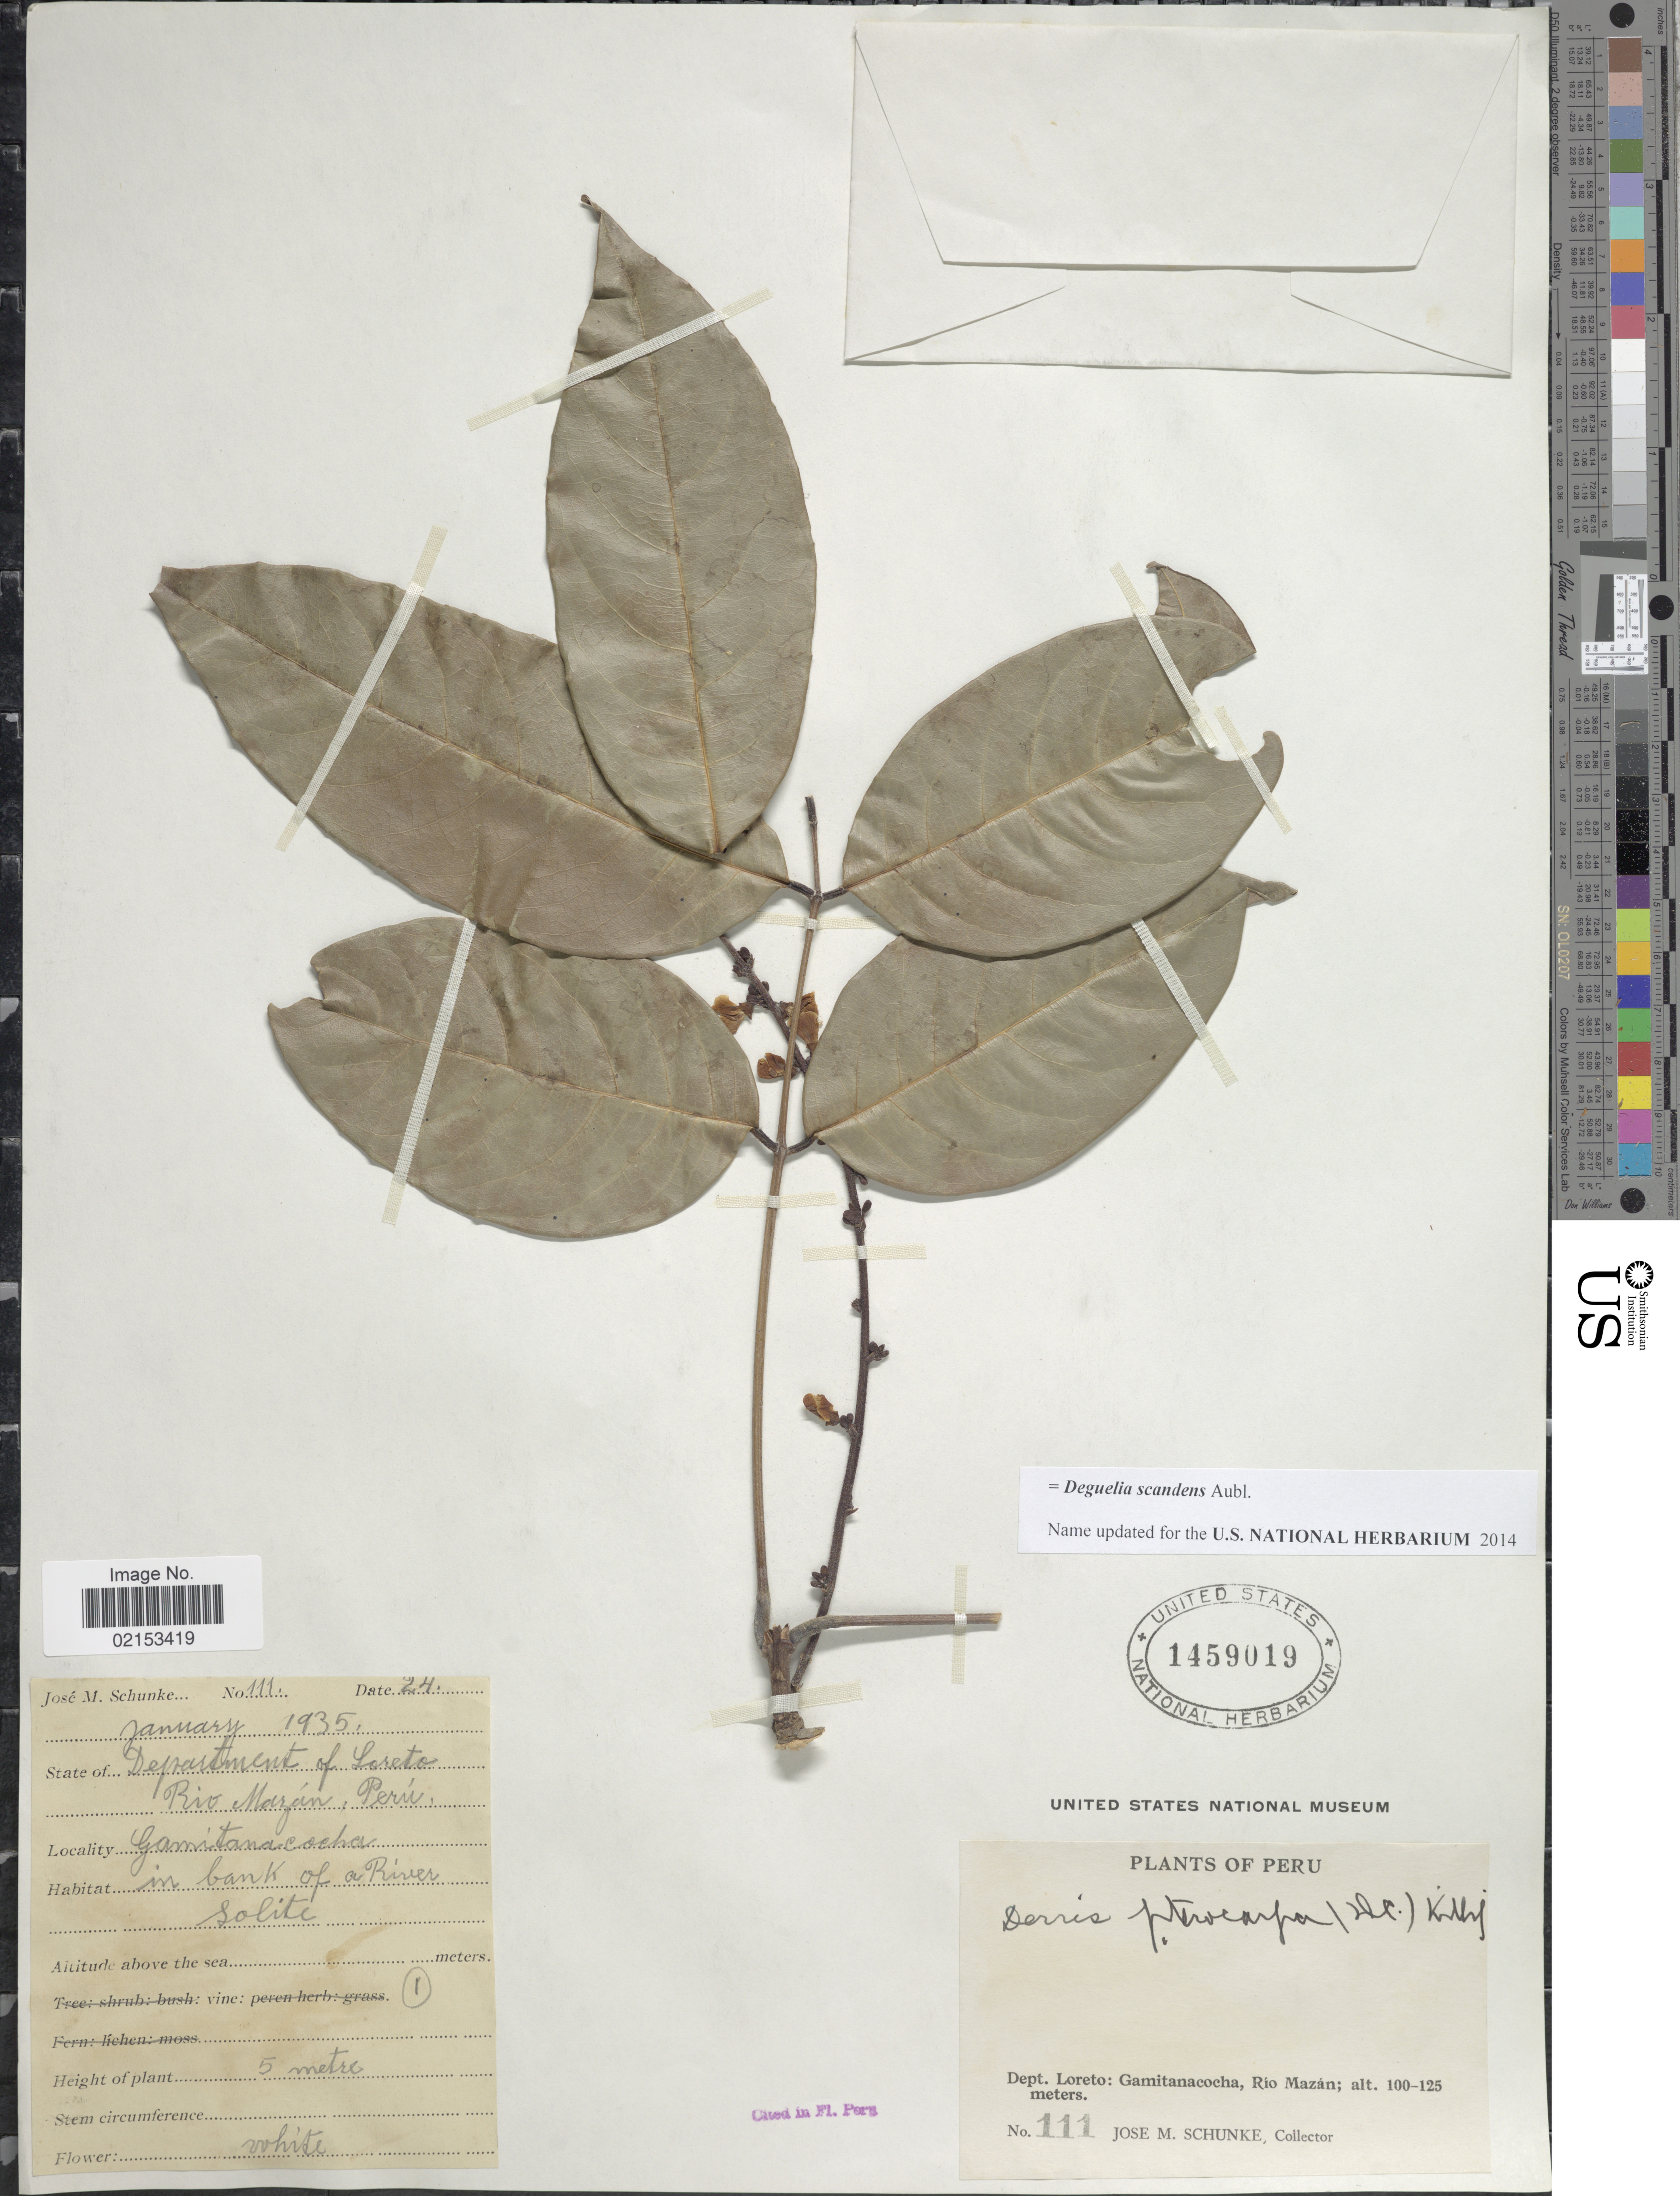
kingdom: Plantae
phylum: Tracheophyta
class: Magnoliopsida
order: Fabales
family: Fabaceae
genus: Deguelia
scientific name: Deguelia scandens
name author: Aubl.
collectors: J. M. Schunke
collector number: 111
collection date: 1935-01-24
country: Peru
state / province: Loreto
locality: Gamitanacocha, Río Mazán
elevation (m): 100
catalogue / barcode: US 1459019